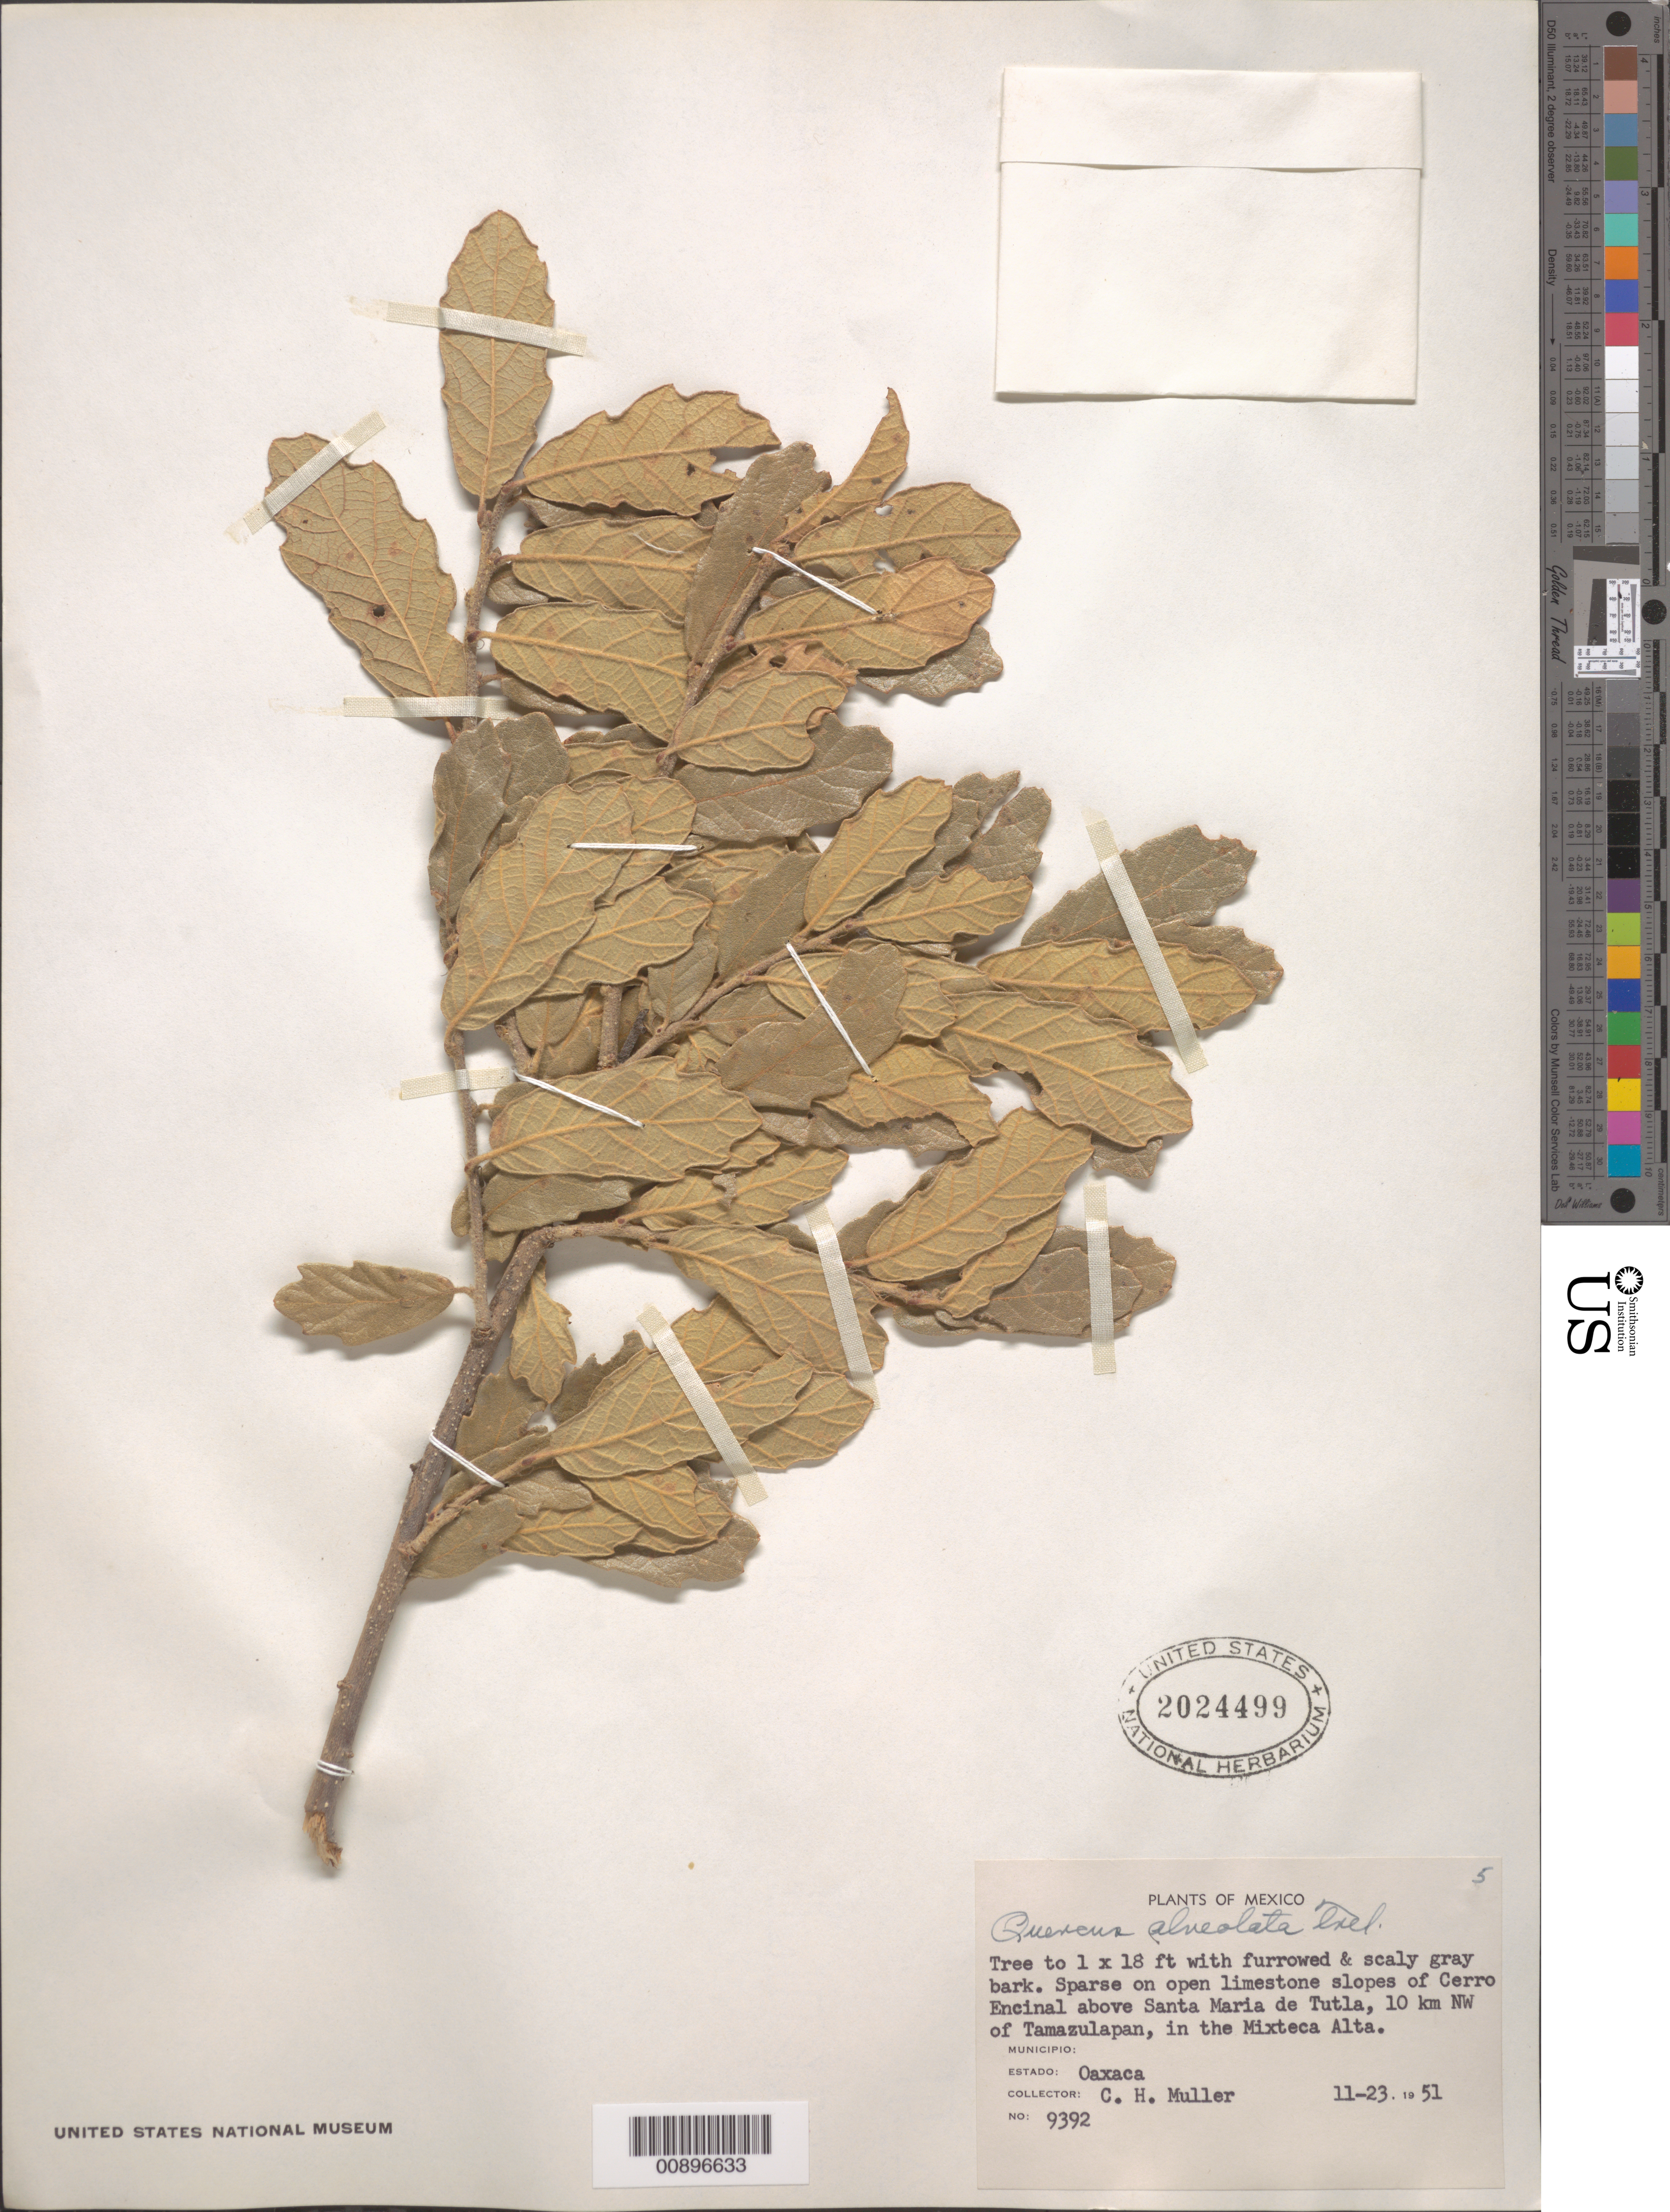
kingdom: Plantae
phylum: Tracheophyta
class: Magnoliopsida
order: Fagales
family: Fagaceae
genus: Quercus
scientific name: Quercus alveolata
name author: Trel.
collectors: C. H. Muller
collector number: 9392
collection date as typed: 23 Nov 1951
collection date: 1951-11-23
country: Mexico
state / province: Oaxaca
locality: Slopes of Cerro Encinal above Santa Maria de Tuxtla, 10 km. NW of Tamazulapan, in the Mixteca Alta.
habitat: On open limestone slopes.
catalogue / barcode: US 2024499